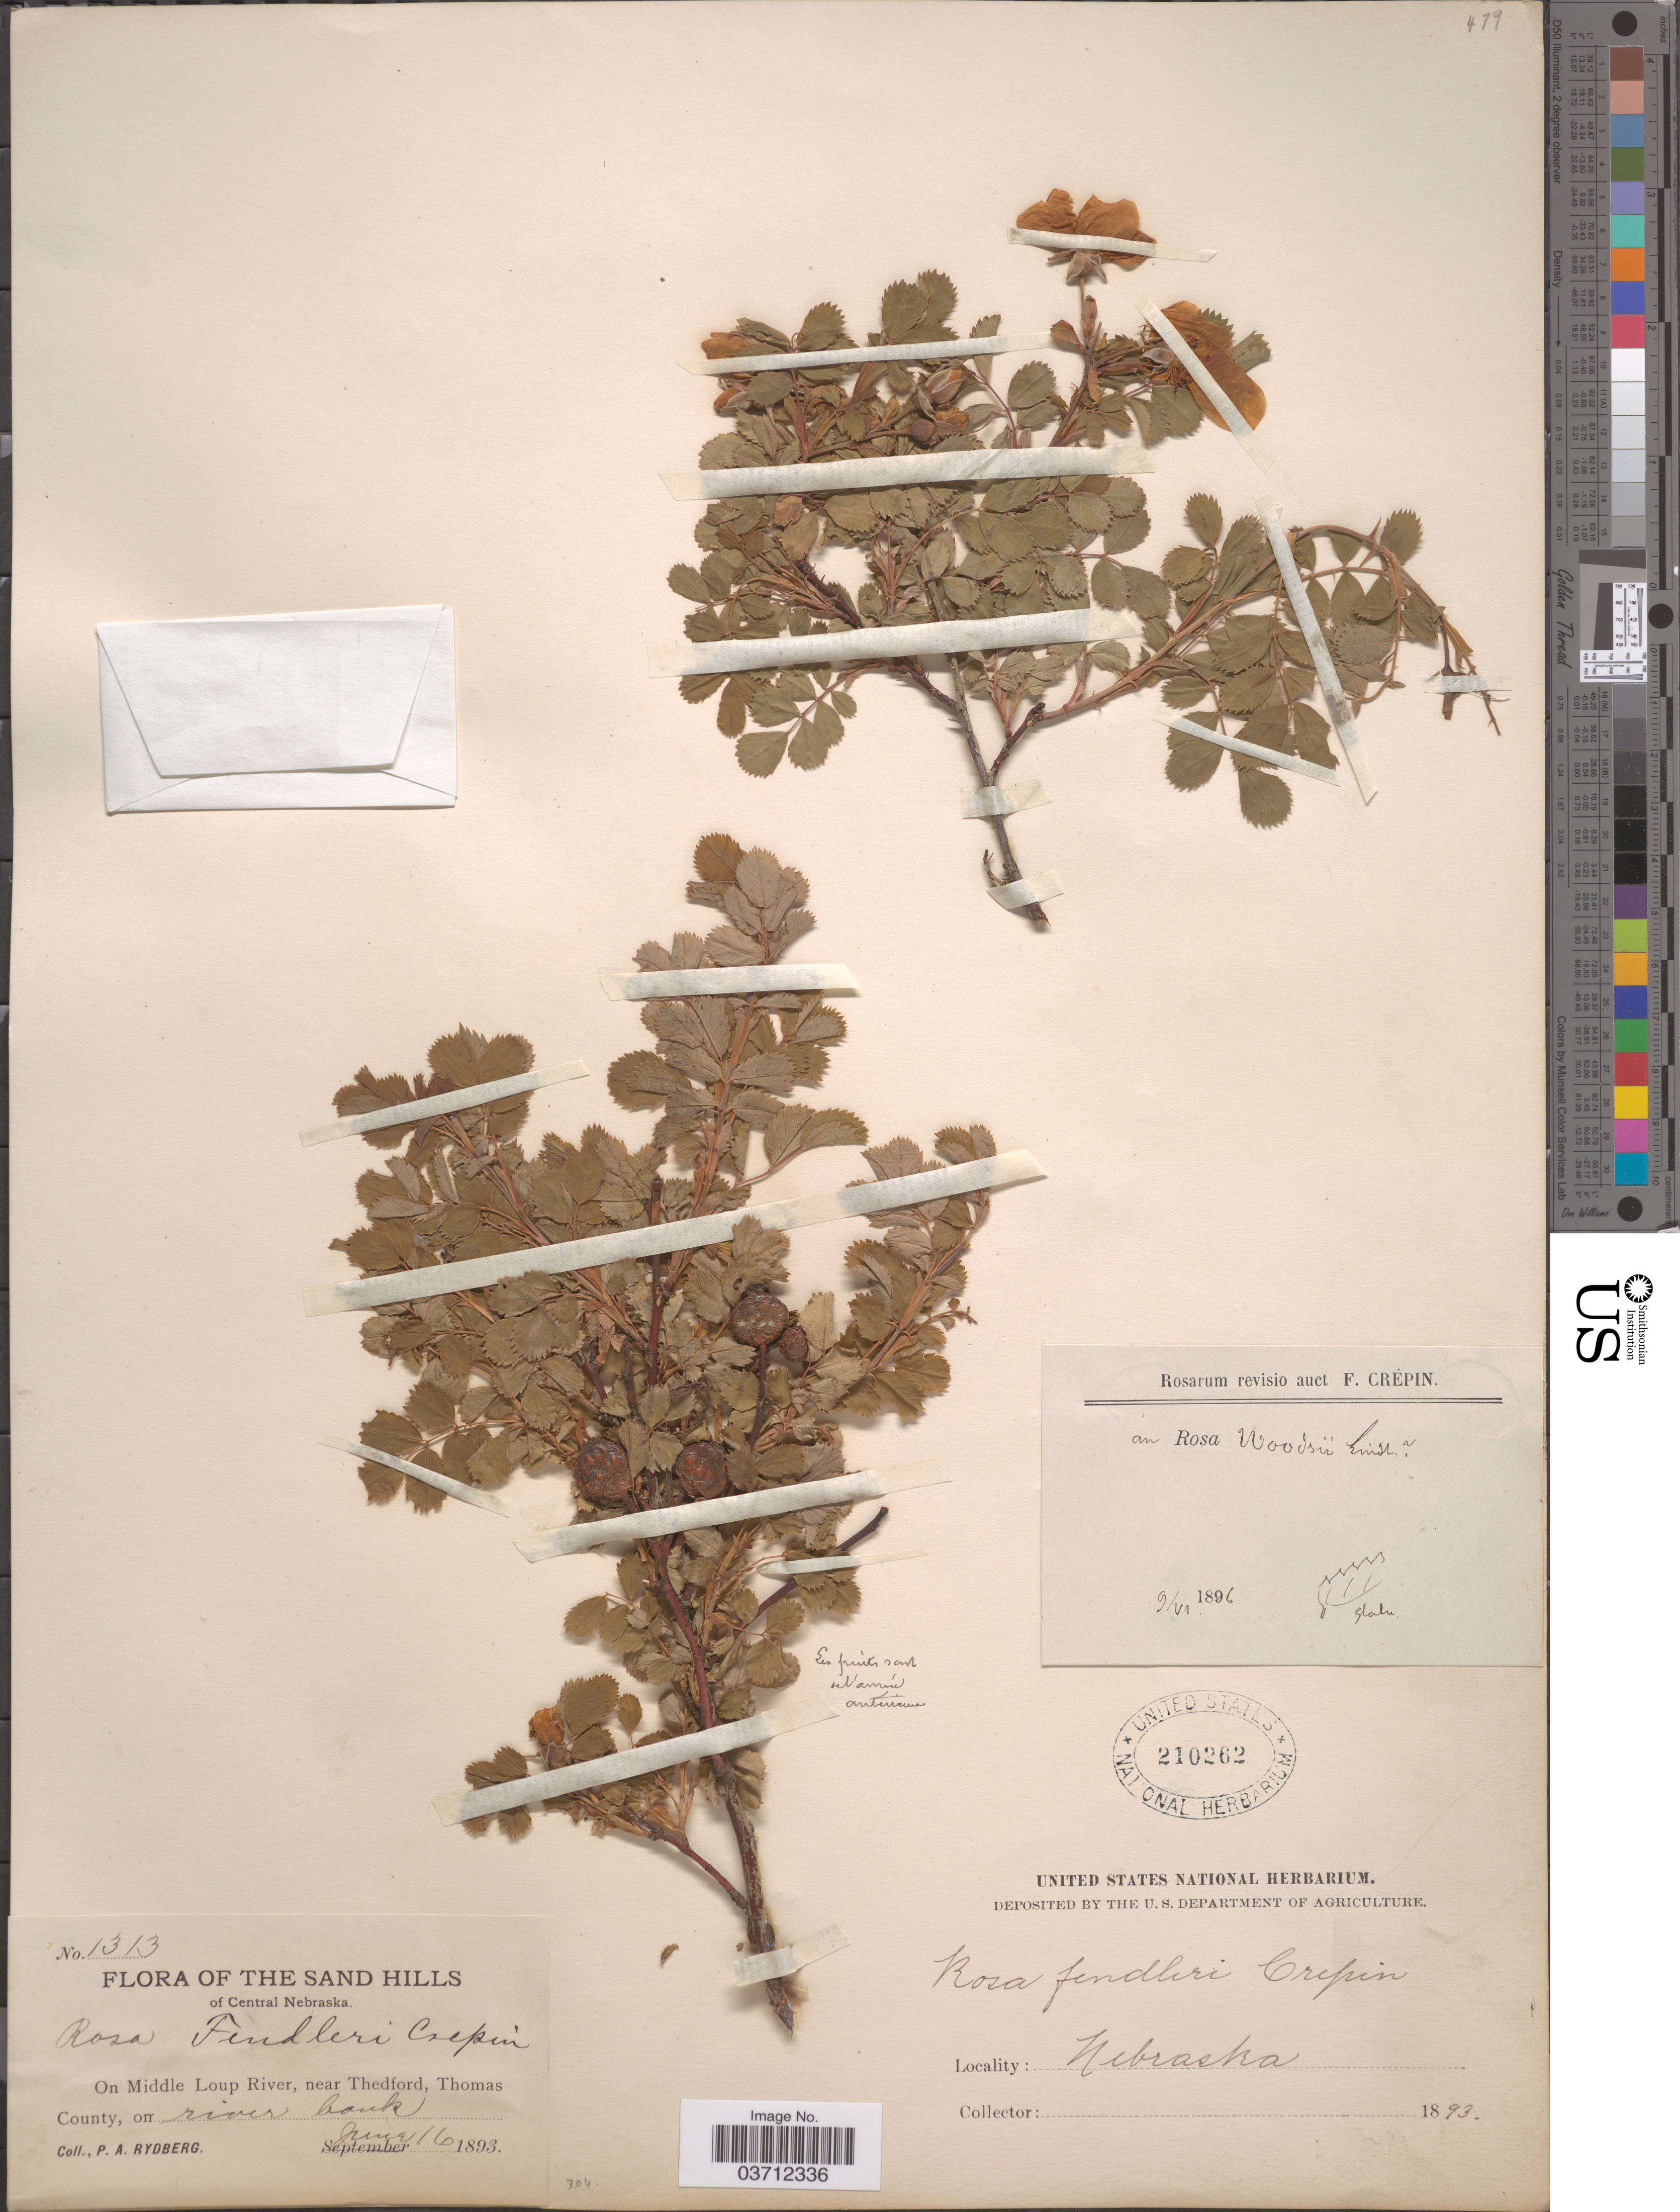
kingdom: Plantae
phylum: Tracheophyta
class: Magnoliopsida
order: Rosales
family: Rosaceae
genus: Rosa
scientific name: Rosa woodsii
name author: Lindl.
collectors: P. A. Rydberg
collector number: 1313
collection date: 1893-06-16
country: United States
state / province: Nebraska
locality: Sandhills of Central Nebraska. On Middle Loup River, near Thedford, Thomas County, on river bank.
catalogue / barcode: US 210262